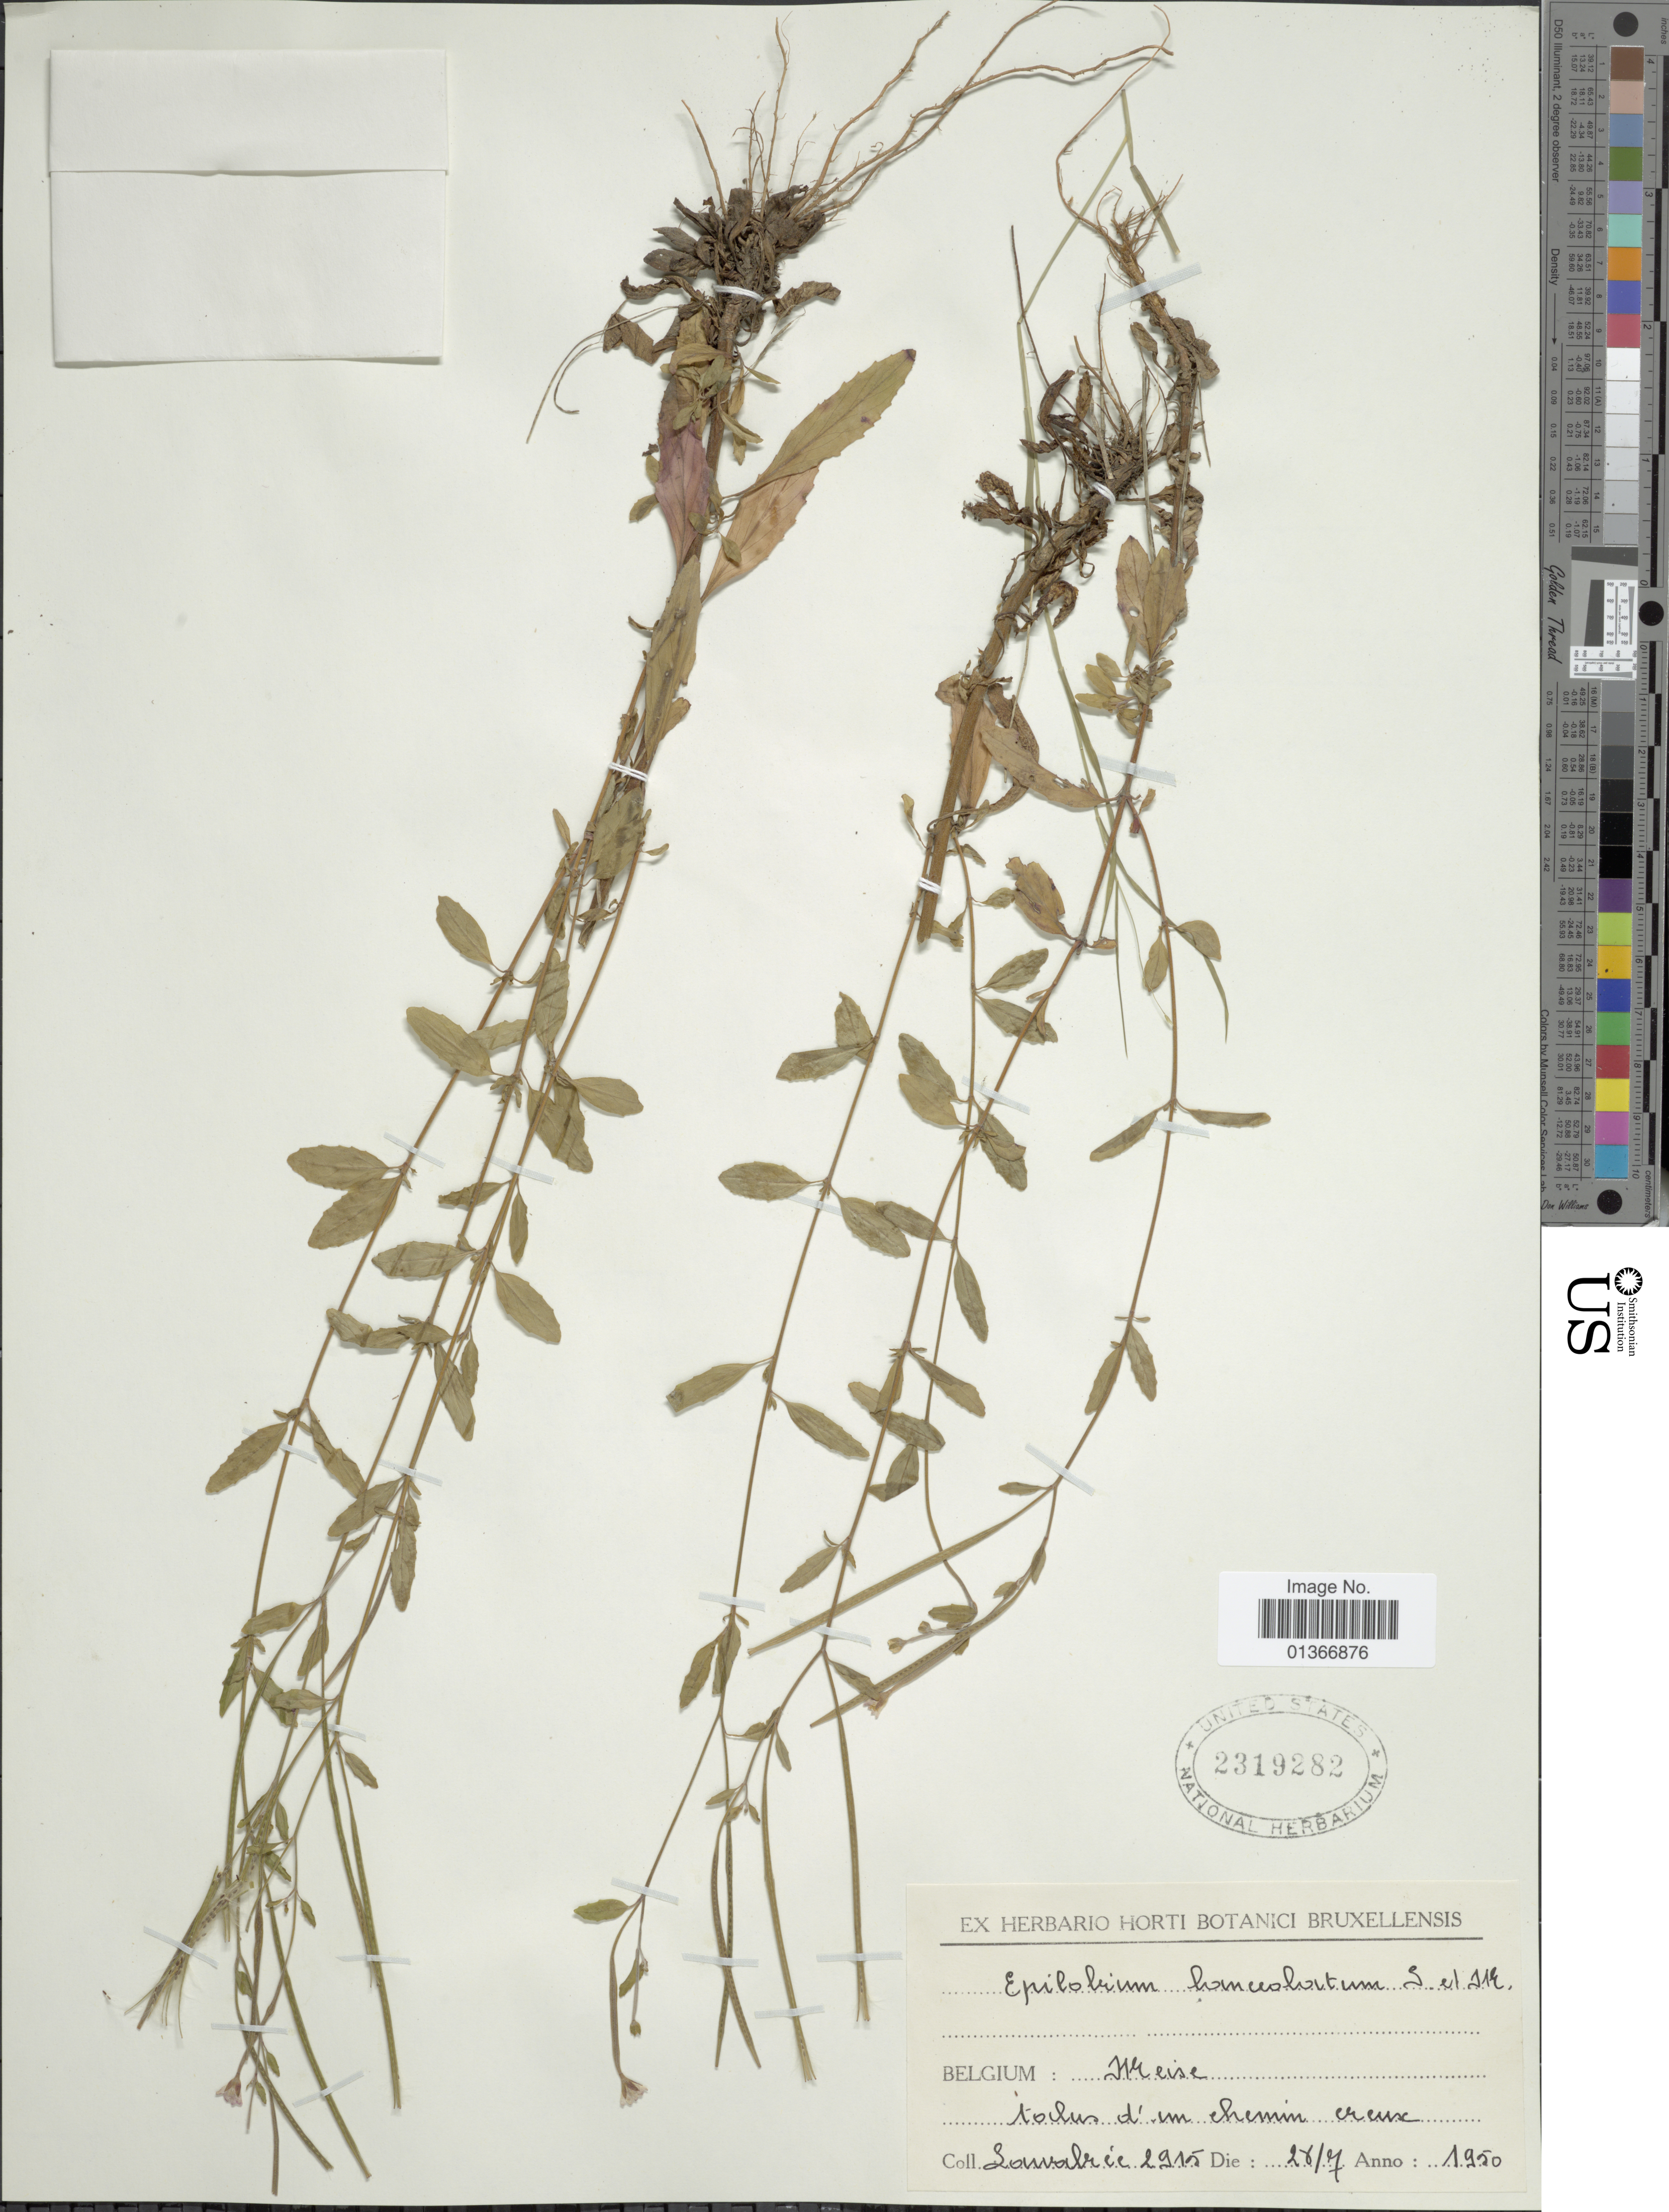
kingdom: Plantae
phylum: Tracheophyta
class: Magnoliopsida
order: Myrtales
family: Onagraceae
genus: Epilobium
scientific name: Epilobium lanceolatum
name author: Sebast. & Mauri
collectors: Louvalrée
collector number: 2915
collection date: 1950-07-28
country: Belgium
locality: Meise.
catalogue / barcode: US 2319282